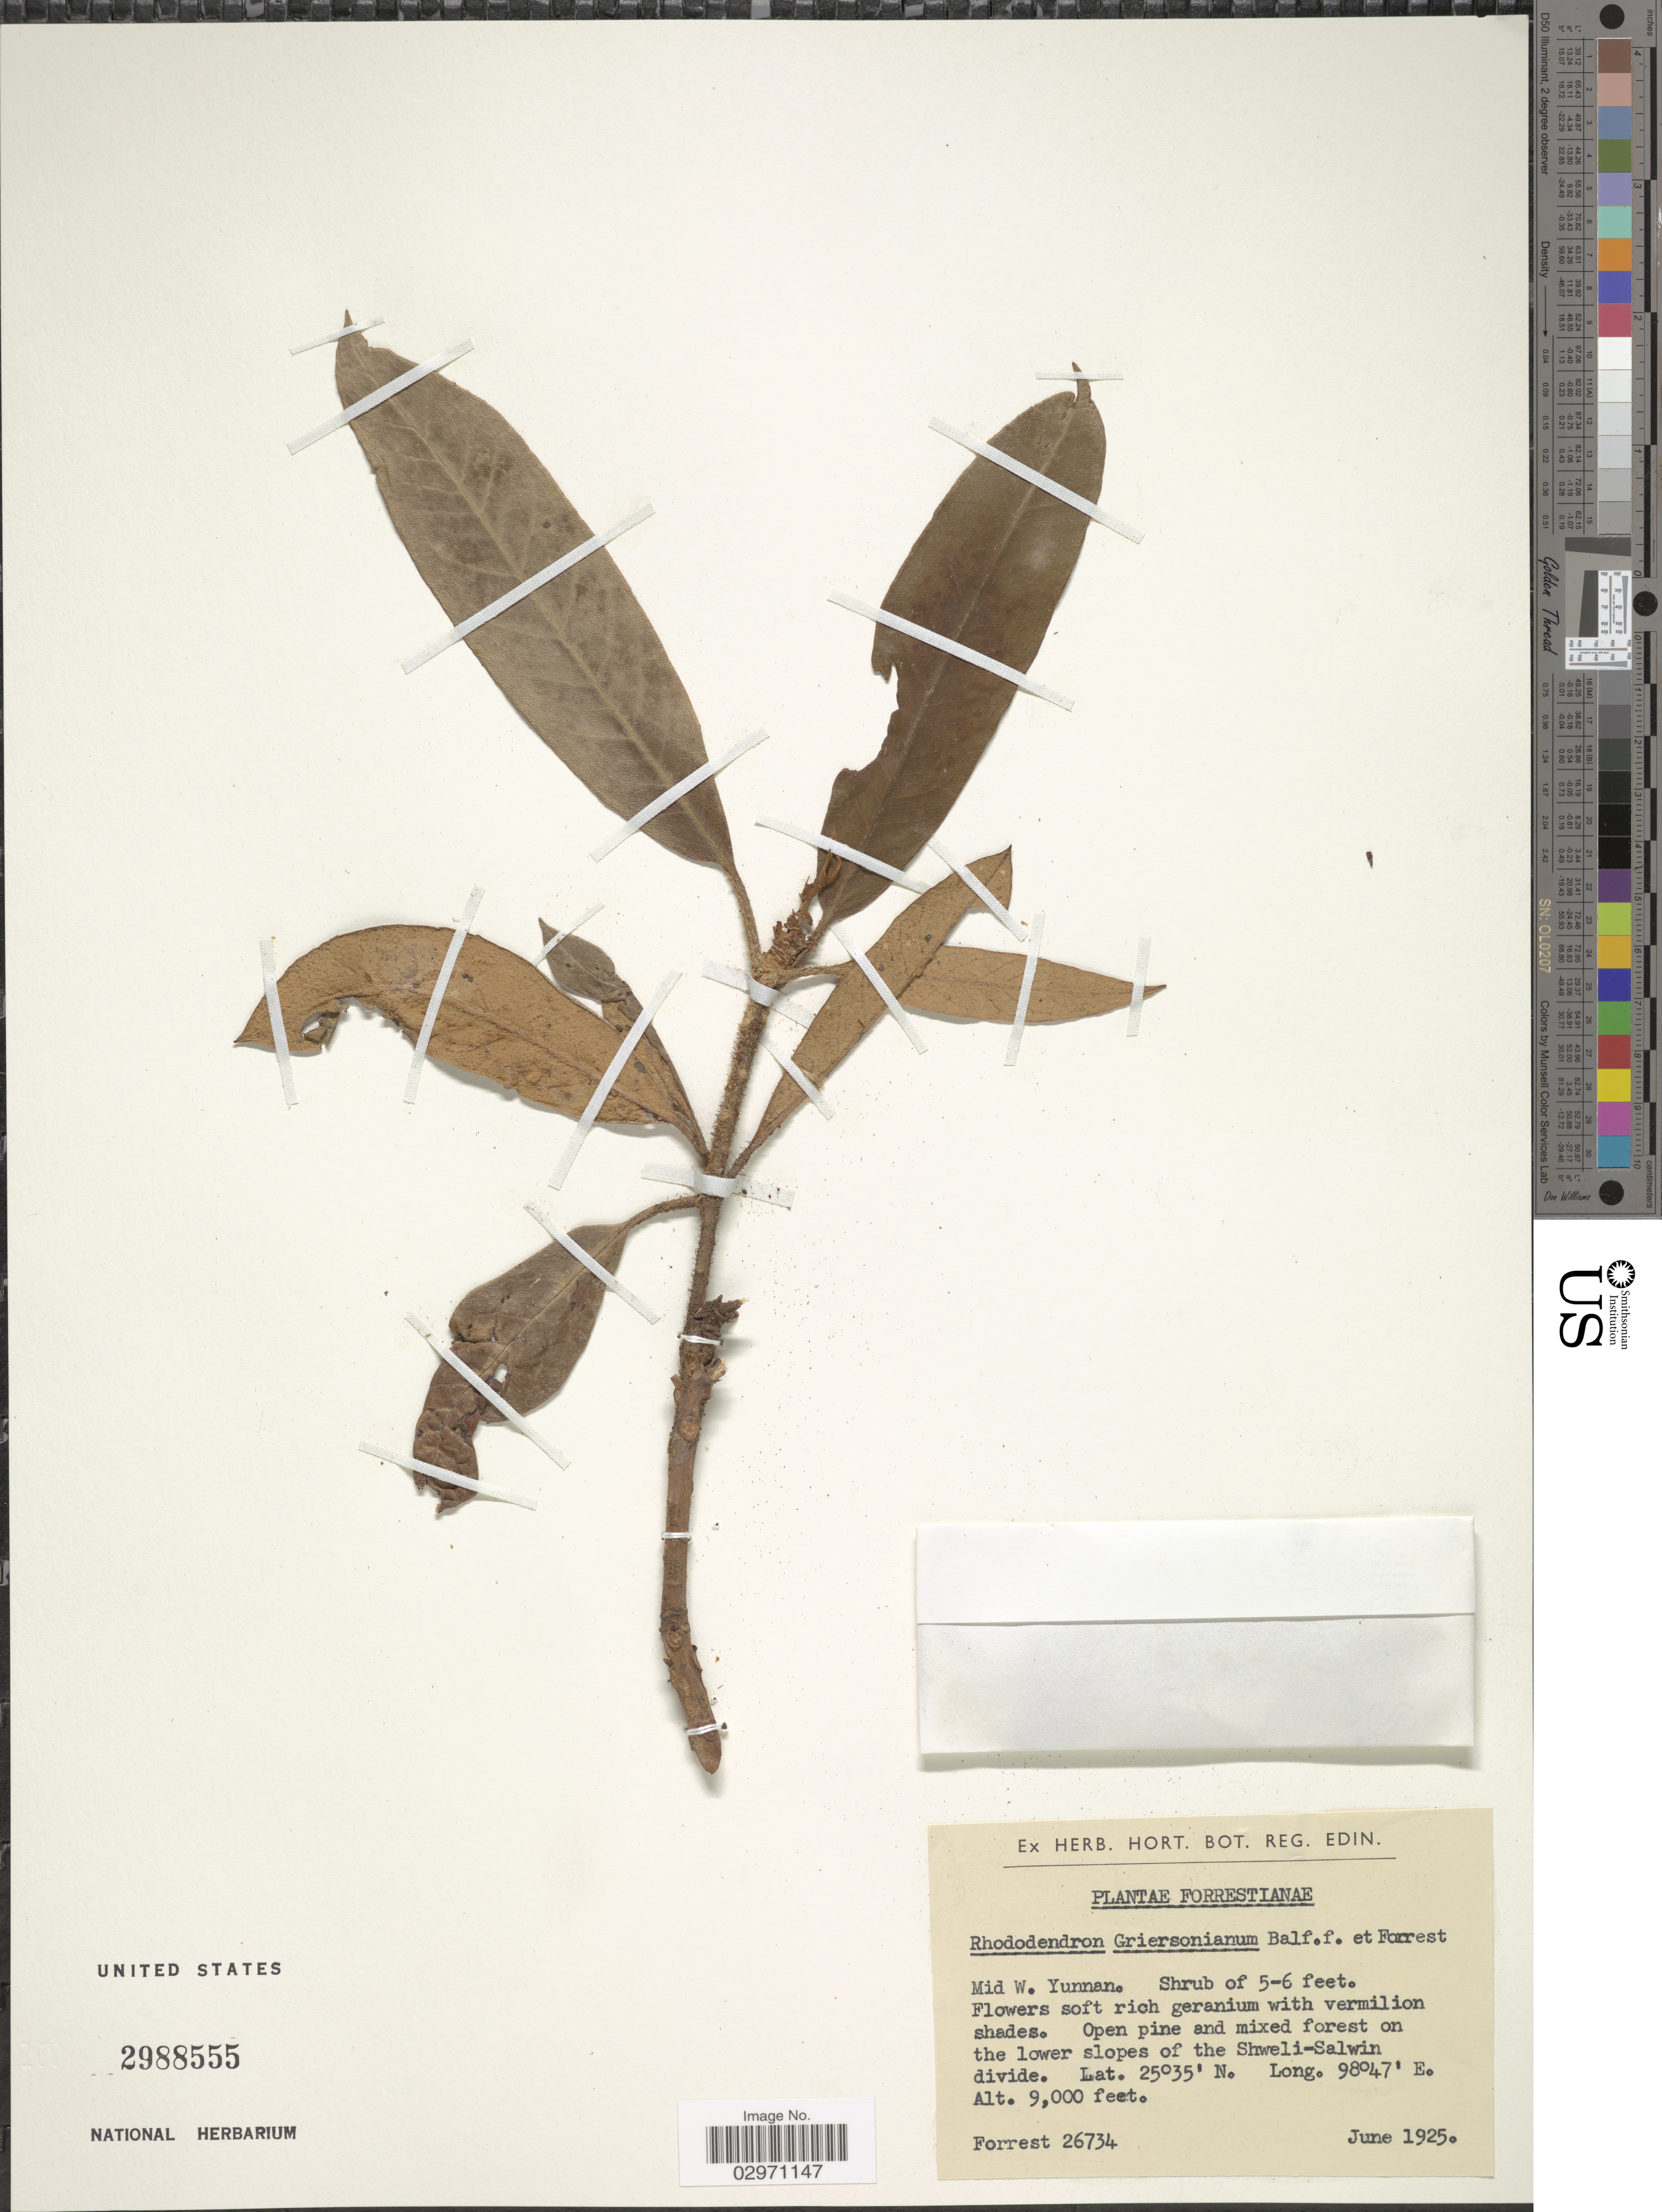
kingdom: Plantae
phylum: Tracheophyta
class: Magnoliopsida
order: Ericales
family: Ericaceae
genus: Rhododendron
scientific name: Rhododendron griersonianum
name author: Balf. f. & Forrest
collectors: -. Forrest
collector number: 26734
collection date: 1925-06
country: China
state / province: Yunnan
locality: Mid W. Yunnan. On the lower slopes of the Shweli-Salwin divide.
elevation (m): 2743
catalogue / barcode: US 2988555